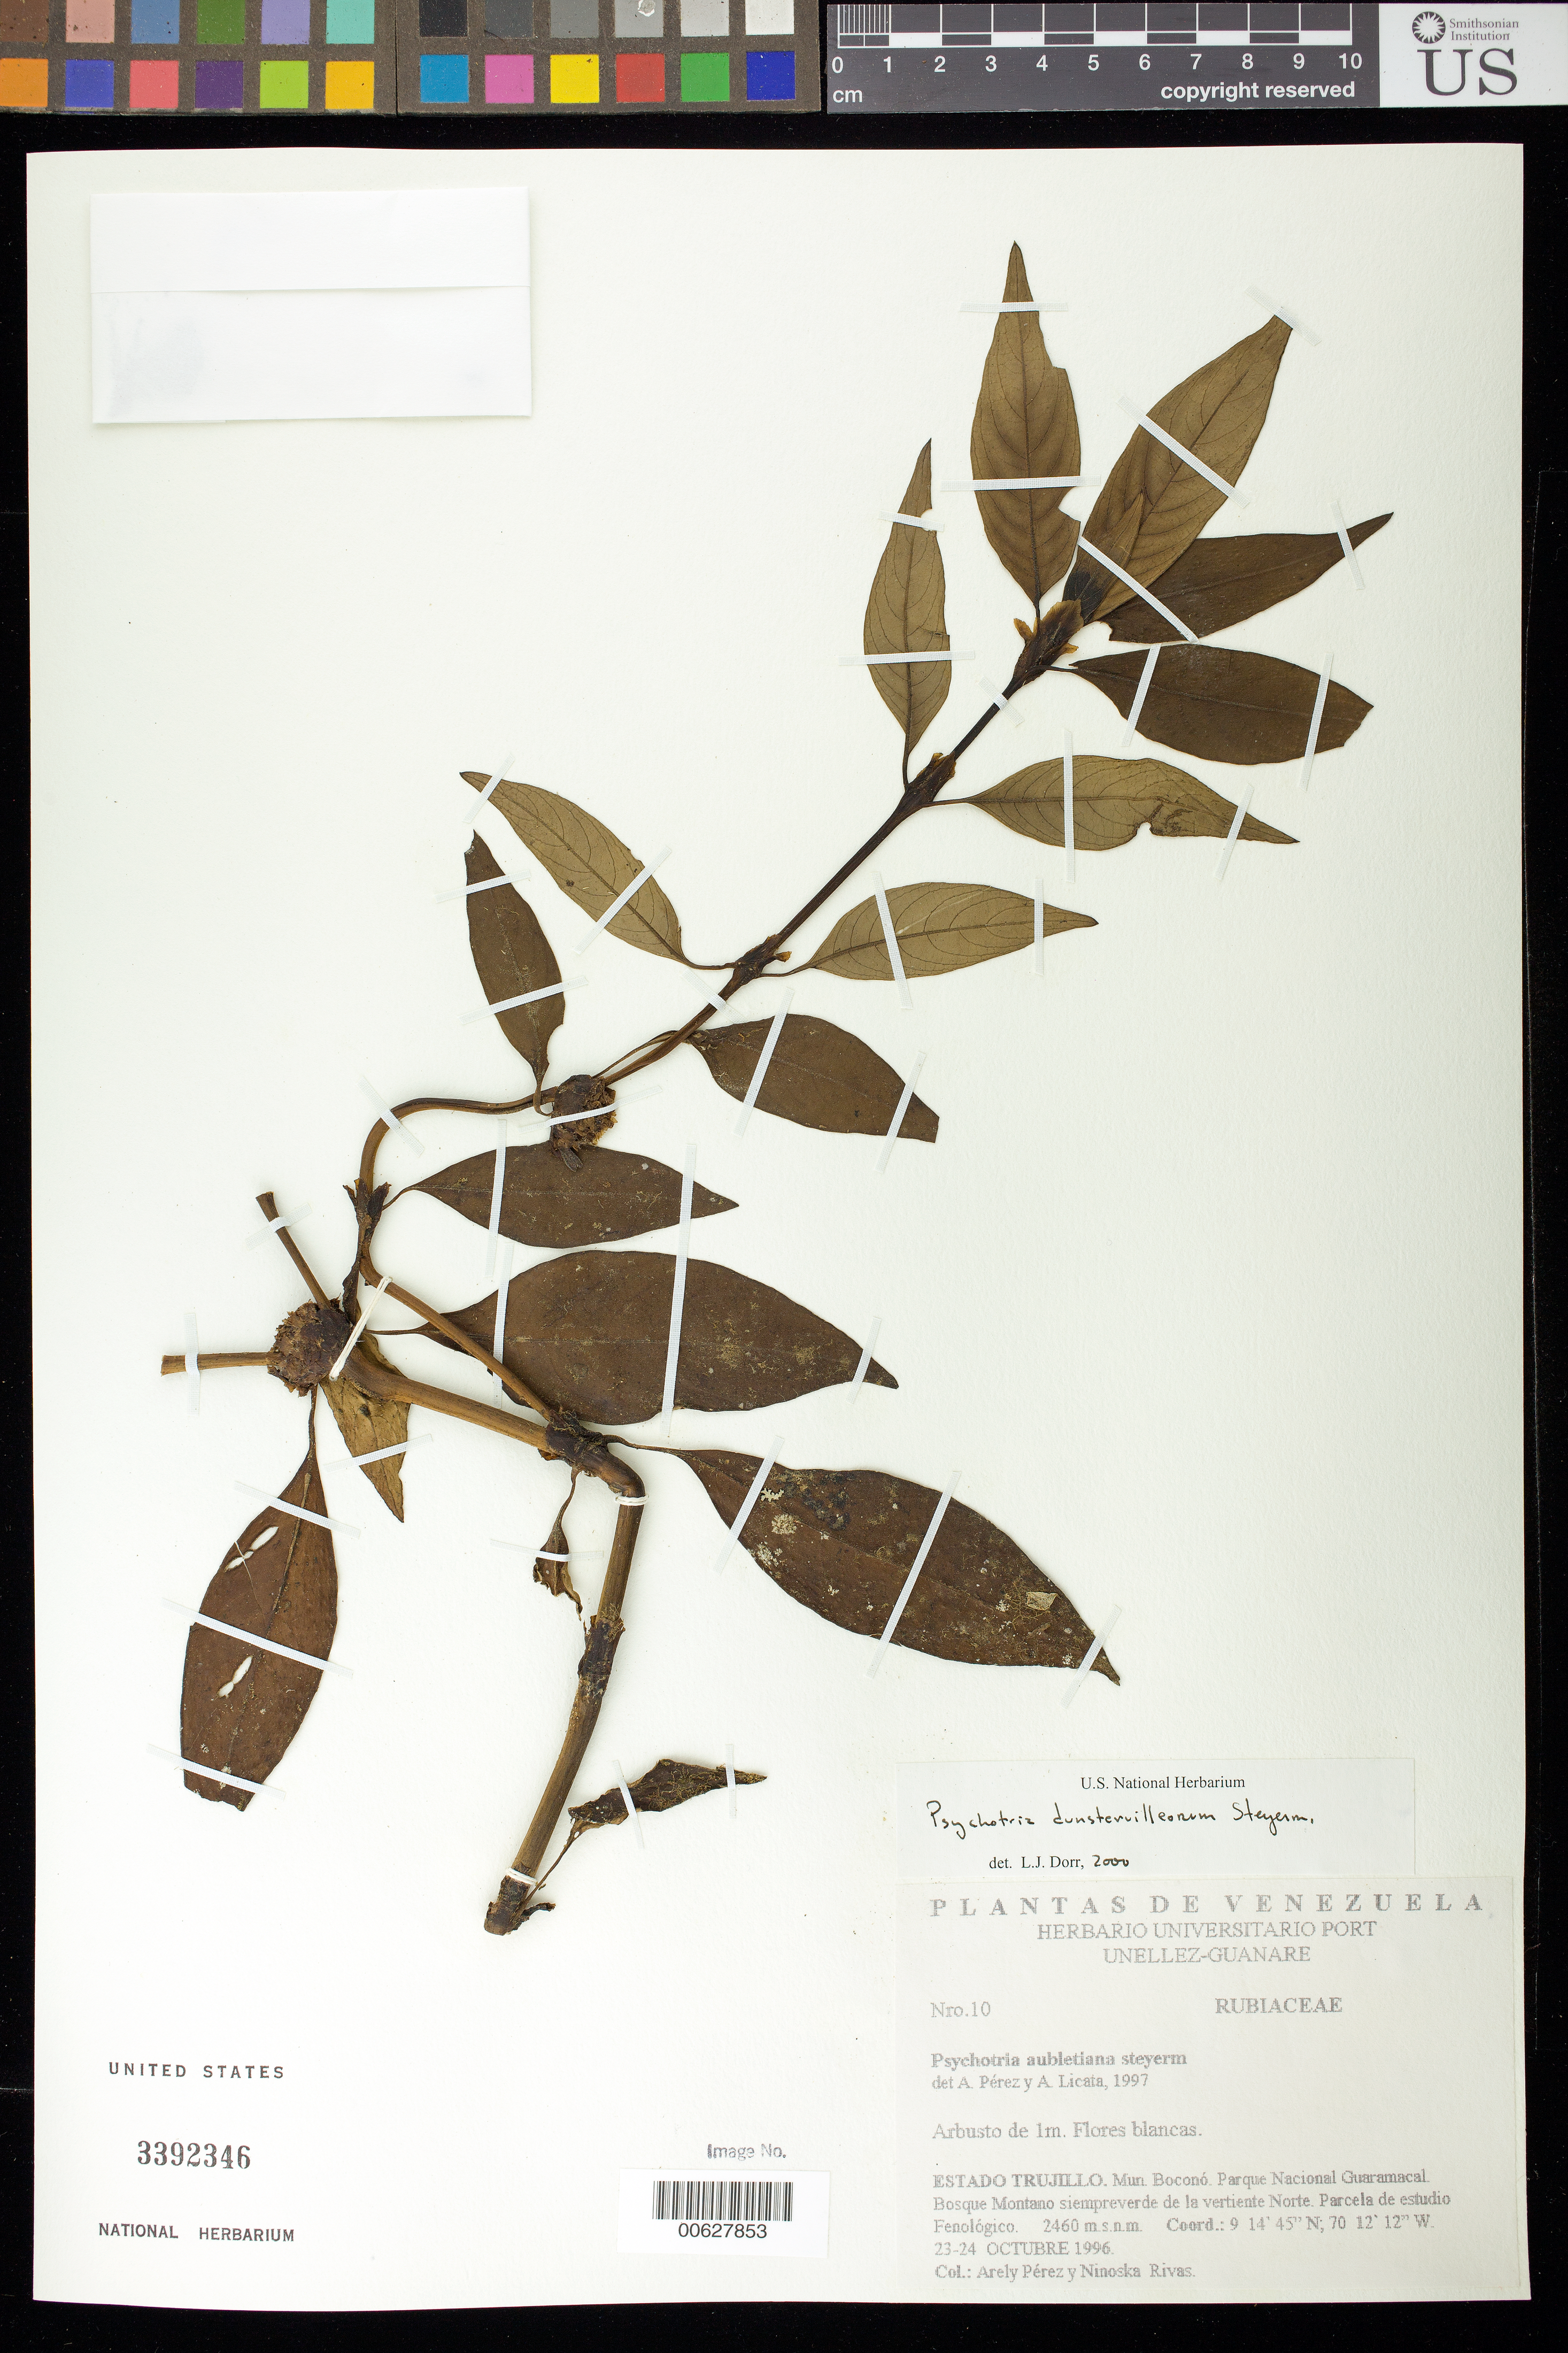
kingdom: Plantae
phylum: Tracheophyta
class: Magnoliopsida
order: Gentianales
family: Rubiaceae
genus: Psychotria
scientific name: Psychotria dunstervilleorum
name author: Steyerm.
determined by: Dorr, L. J., (BOT), Smithsonian Institution - National Museum of Natural History (UNITED STATES)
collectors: A. Pérez & N. Rivas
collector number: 10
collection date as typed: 23 Oct 1996 to 24 Oct 1996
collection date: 1996-10-23/1996-10-24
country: Venezuela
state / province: Trujillo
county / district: Boconó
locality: Parque Nacional Guaramacal, Bosque Montano siempreverde de la vertiente Norte, Parcela de estudio Fenológico.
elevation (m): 2460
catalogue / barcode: US 3392346